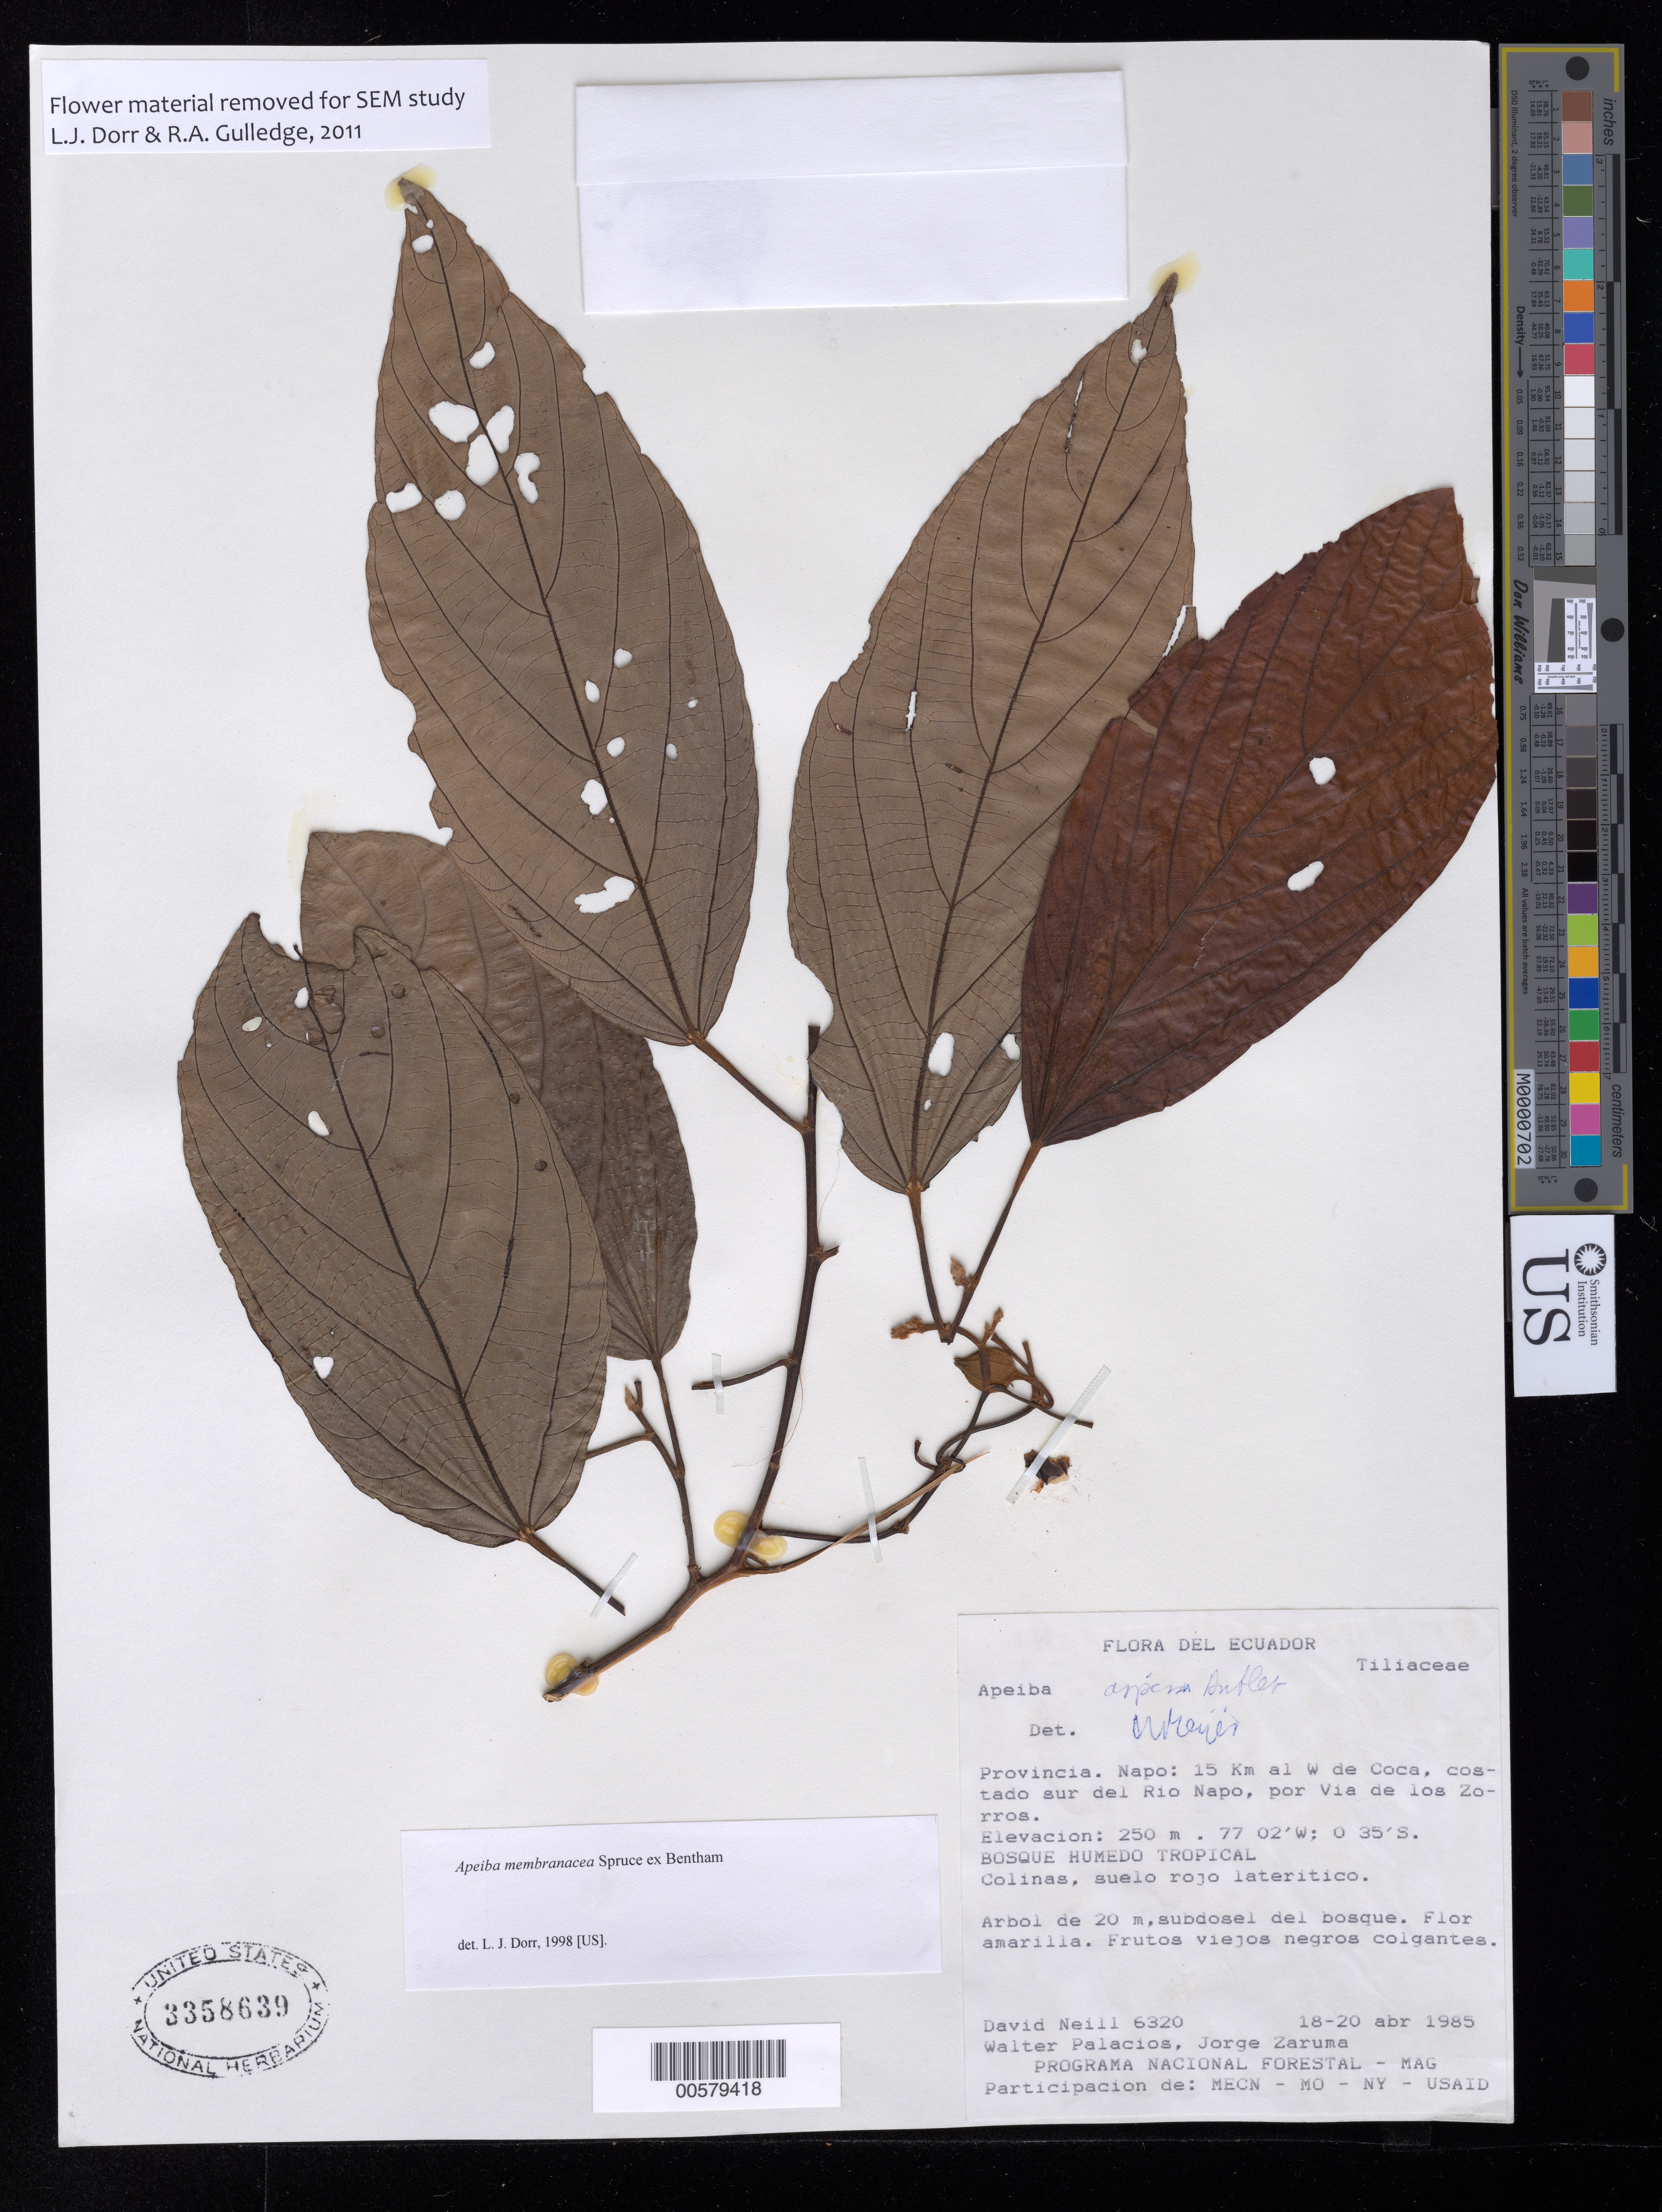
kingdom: Plantae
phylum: Tracheophyta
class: Magnoliopsida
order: Malvales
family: Malvaceae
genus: Apeiba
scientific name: Apeiba membranacea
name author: Spruce ex Benth.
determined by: Dorr, L. J., (BOT), Smithsonian Institution - National Museum of Natural History (UNITED STATES)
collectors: D. A. Neill, W. Palacios & J. Zaruma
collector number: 6320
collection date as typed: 18 Apr 1985 to 20 Apr 1985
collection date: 1985-04-18/1985-04-20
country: Ecuador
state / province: Napo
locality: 15 km al W de Coca, CosTado sur del Río Napo, por Vía de los Zorros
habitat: Bosque húmedo tropical, colinas, suelo rojo lateritico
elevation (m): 250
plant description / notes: MO, US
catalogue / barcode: US 3358639